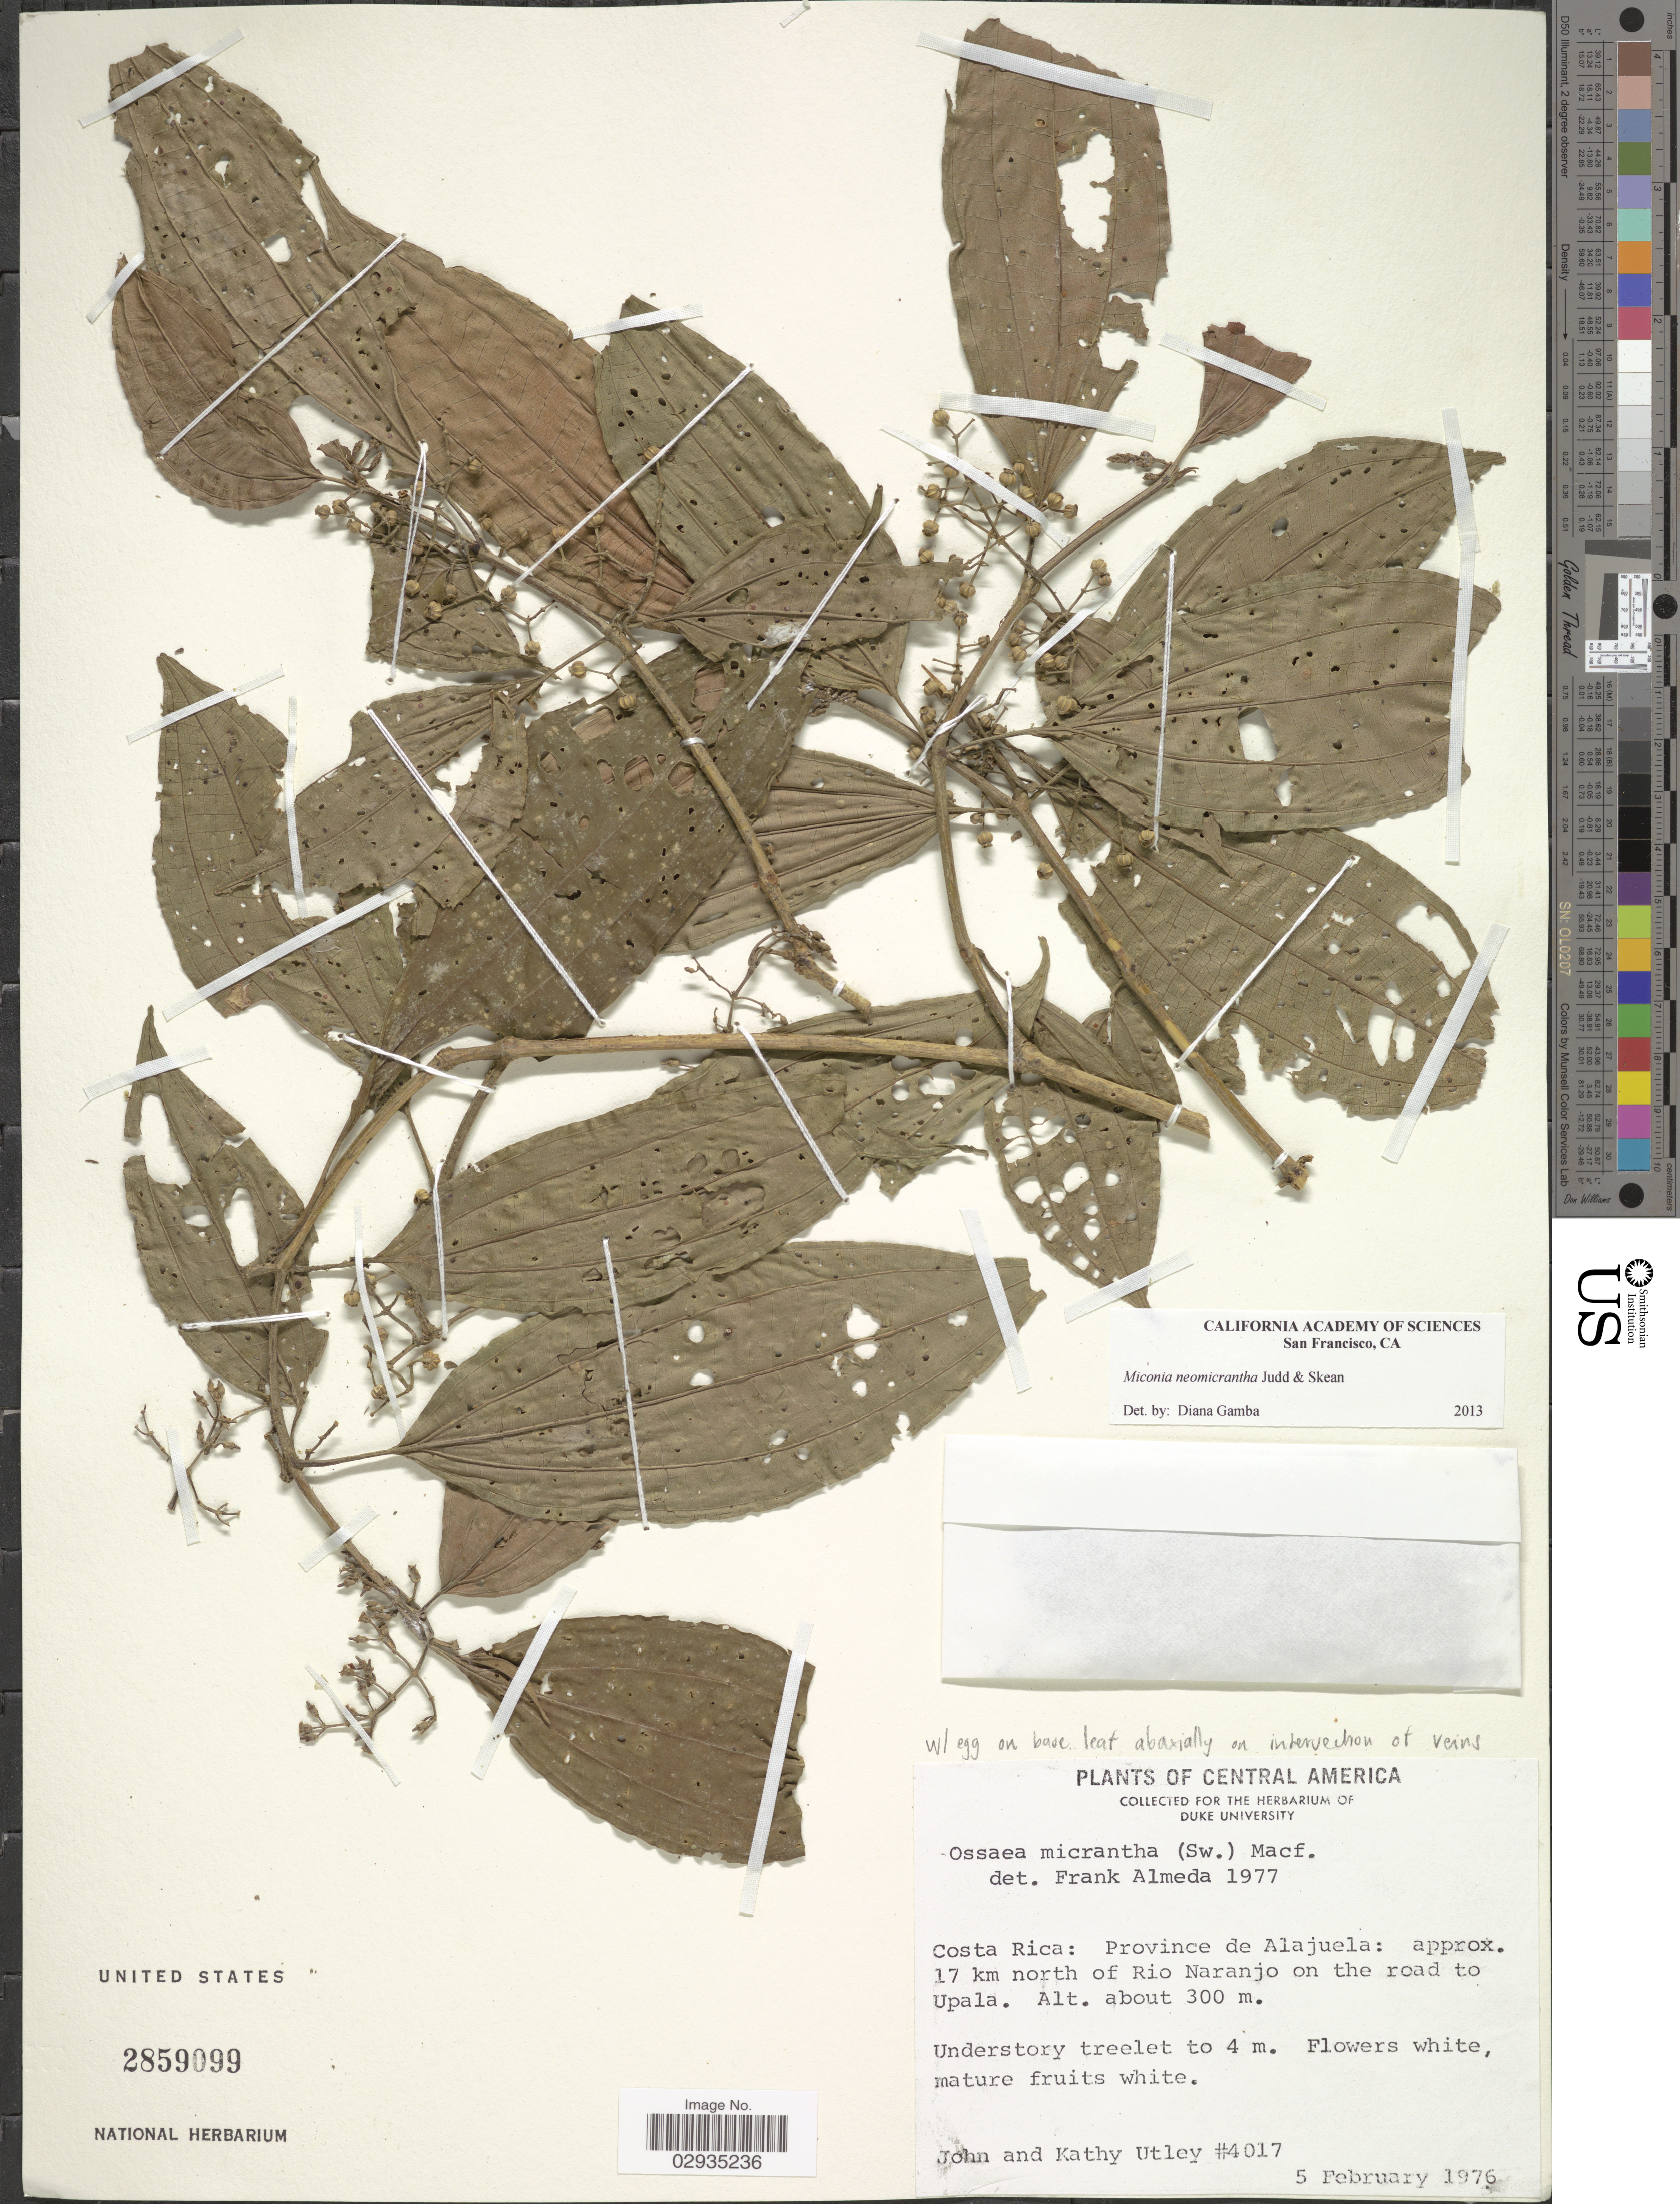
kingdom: Plantae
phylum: Tracheophyta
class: Magnoliopsida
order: Myrtales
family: Melastomataceae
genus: Miconia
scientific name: Miconia neomicrantha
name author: Judd & Skean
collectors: J. F. Utley & K. Burt-Utley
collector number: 4017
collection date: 1976-02-05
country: Costa Rica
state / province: Alajuela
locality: Approx. 17 km north of Rio Naranjo on the road to Upala.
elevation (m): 300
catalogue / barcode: US 2859099